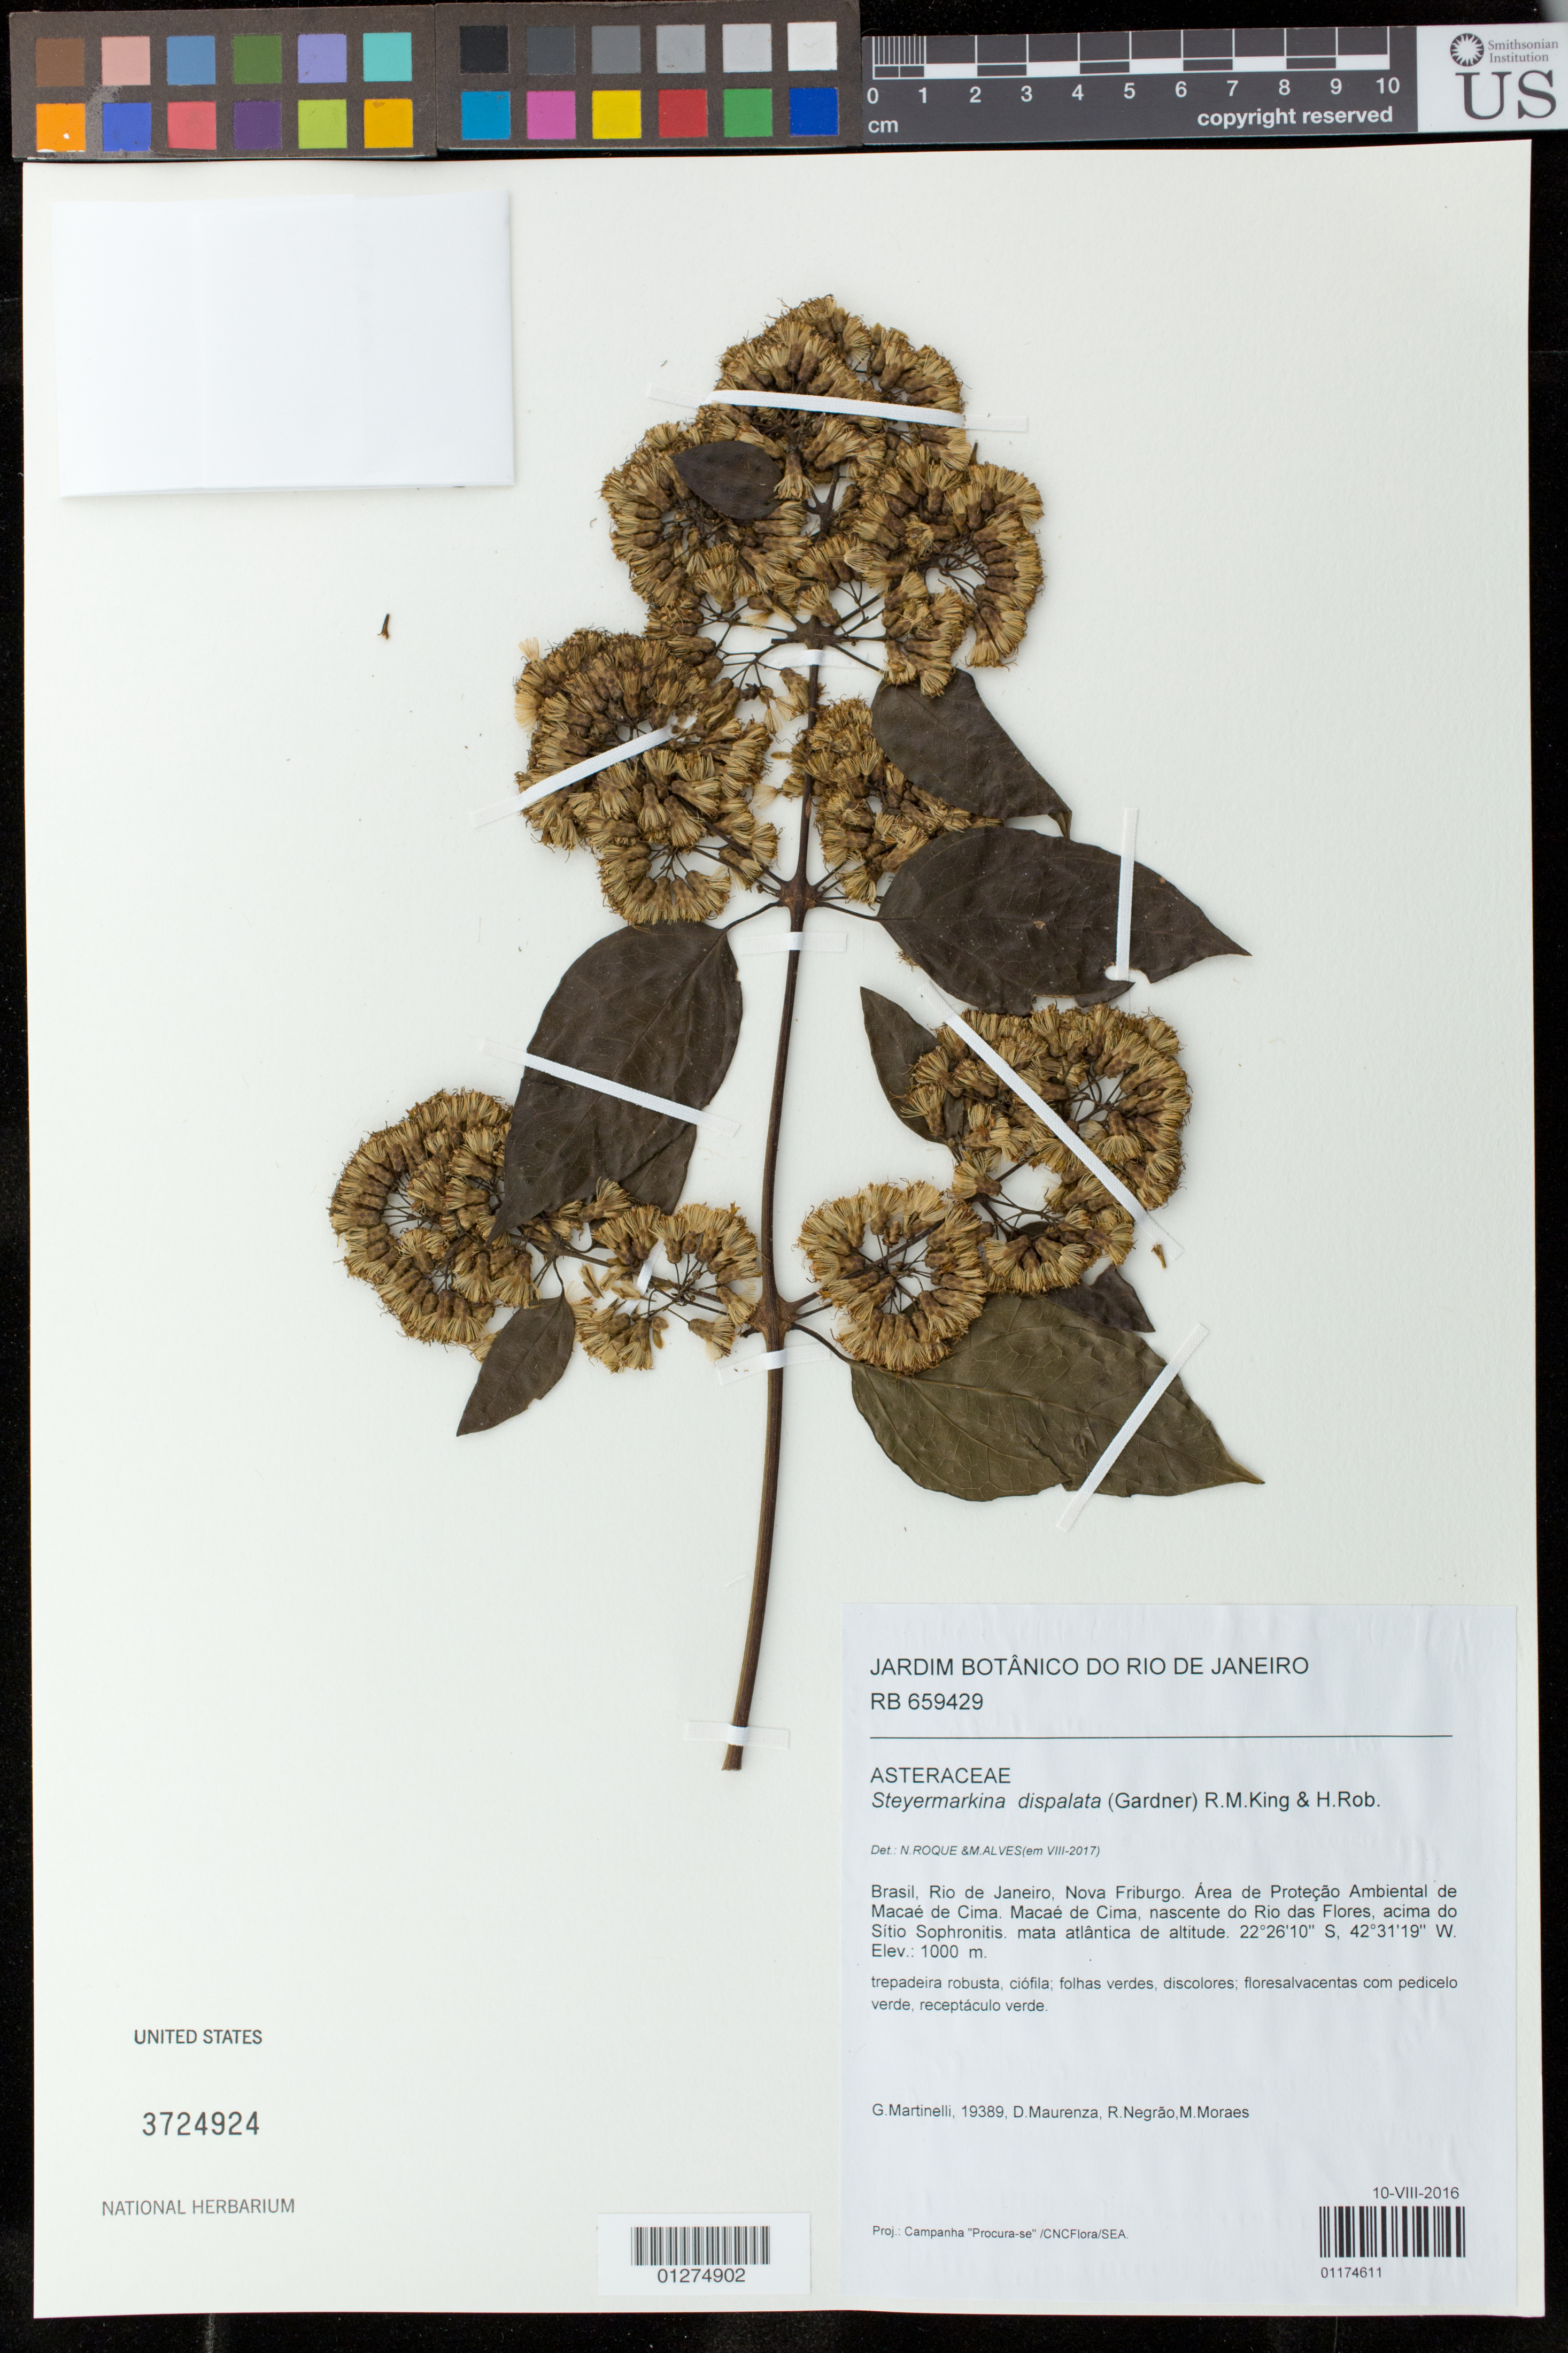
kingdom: Plantae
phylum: Tracheophyta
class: Magnoliopsida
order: Asterales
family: Asteraceae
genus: Steyermarkina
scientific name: Steyermarkina dispalata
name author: (Gardner) R.M. King & H. Rob.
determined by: Roque, N.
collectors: G. Martinelli, D. Maurenza, R. Negrão & M. Moraes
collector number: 19389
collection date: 2016-08-10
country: Brazil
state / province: Rio de Janeiro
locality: Nova Friburgo. Area de Protecao Ambiental de Macae de Cima. Macae de Cima, nascente do Rio das Flores, acima do Sitio Sophronitis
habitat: mata atlântica de altitude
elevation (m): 1000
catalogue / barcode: US 3724924